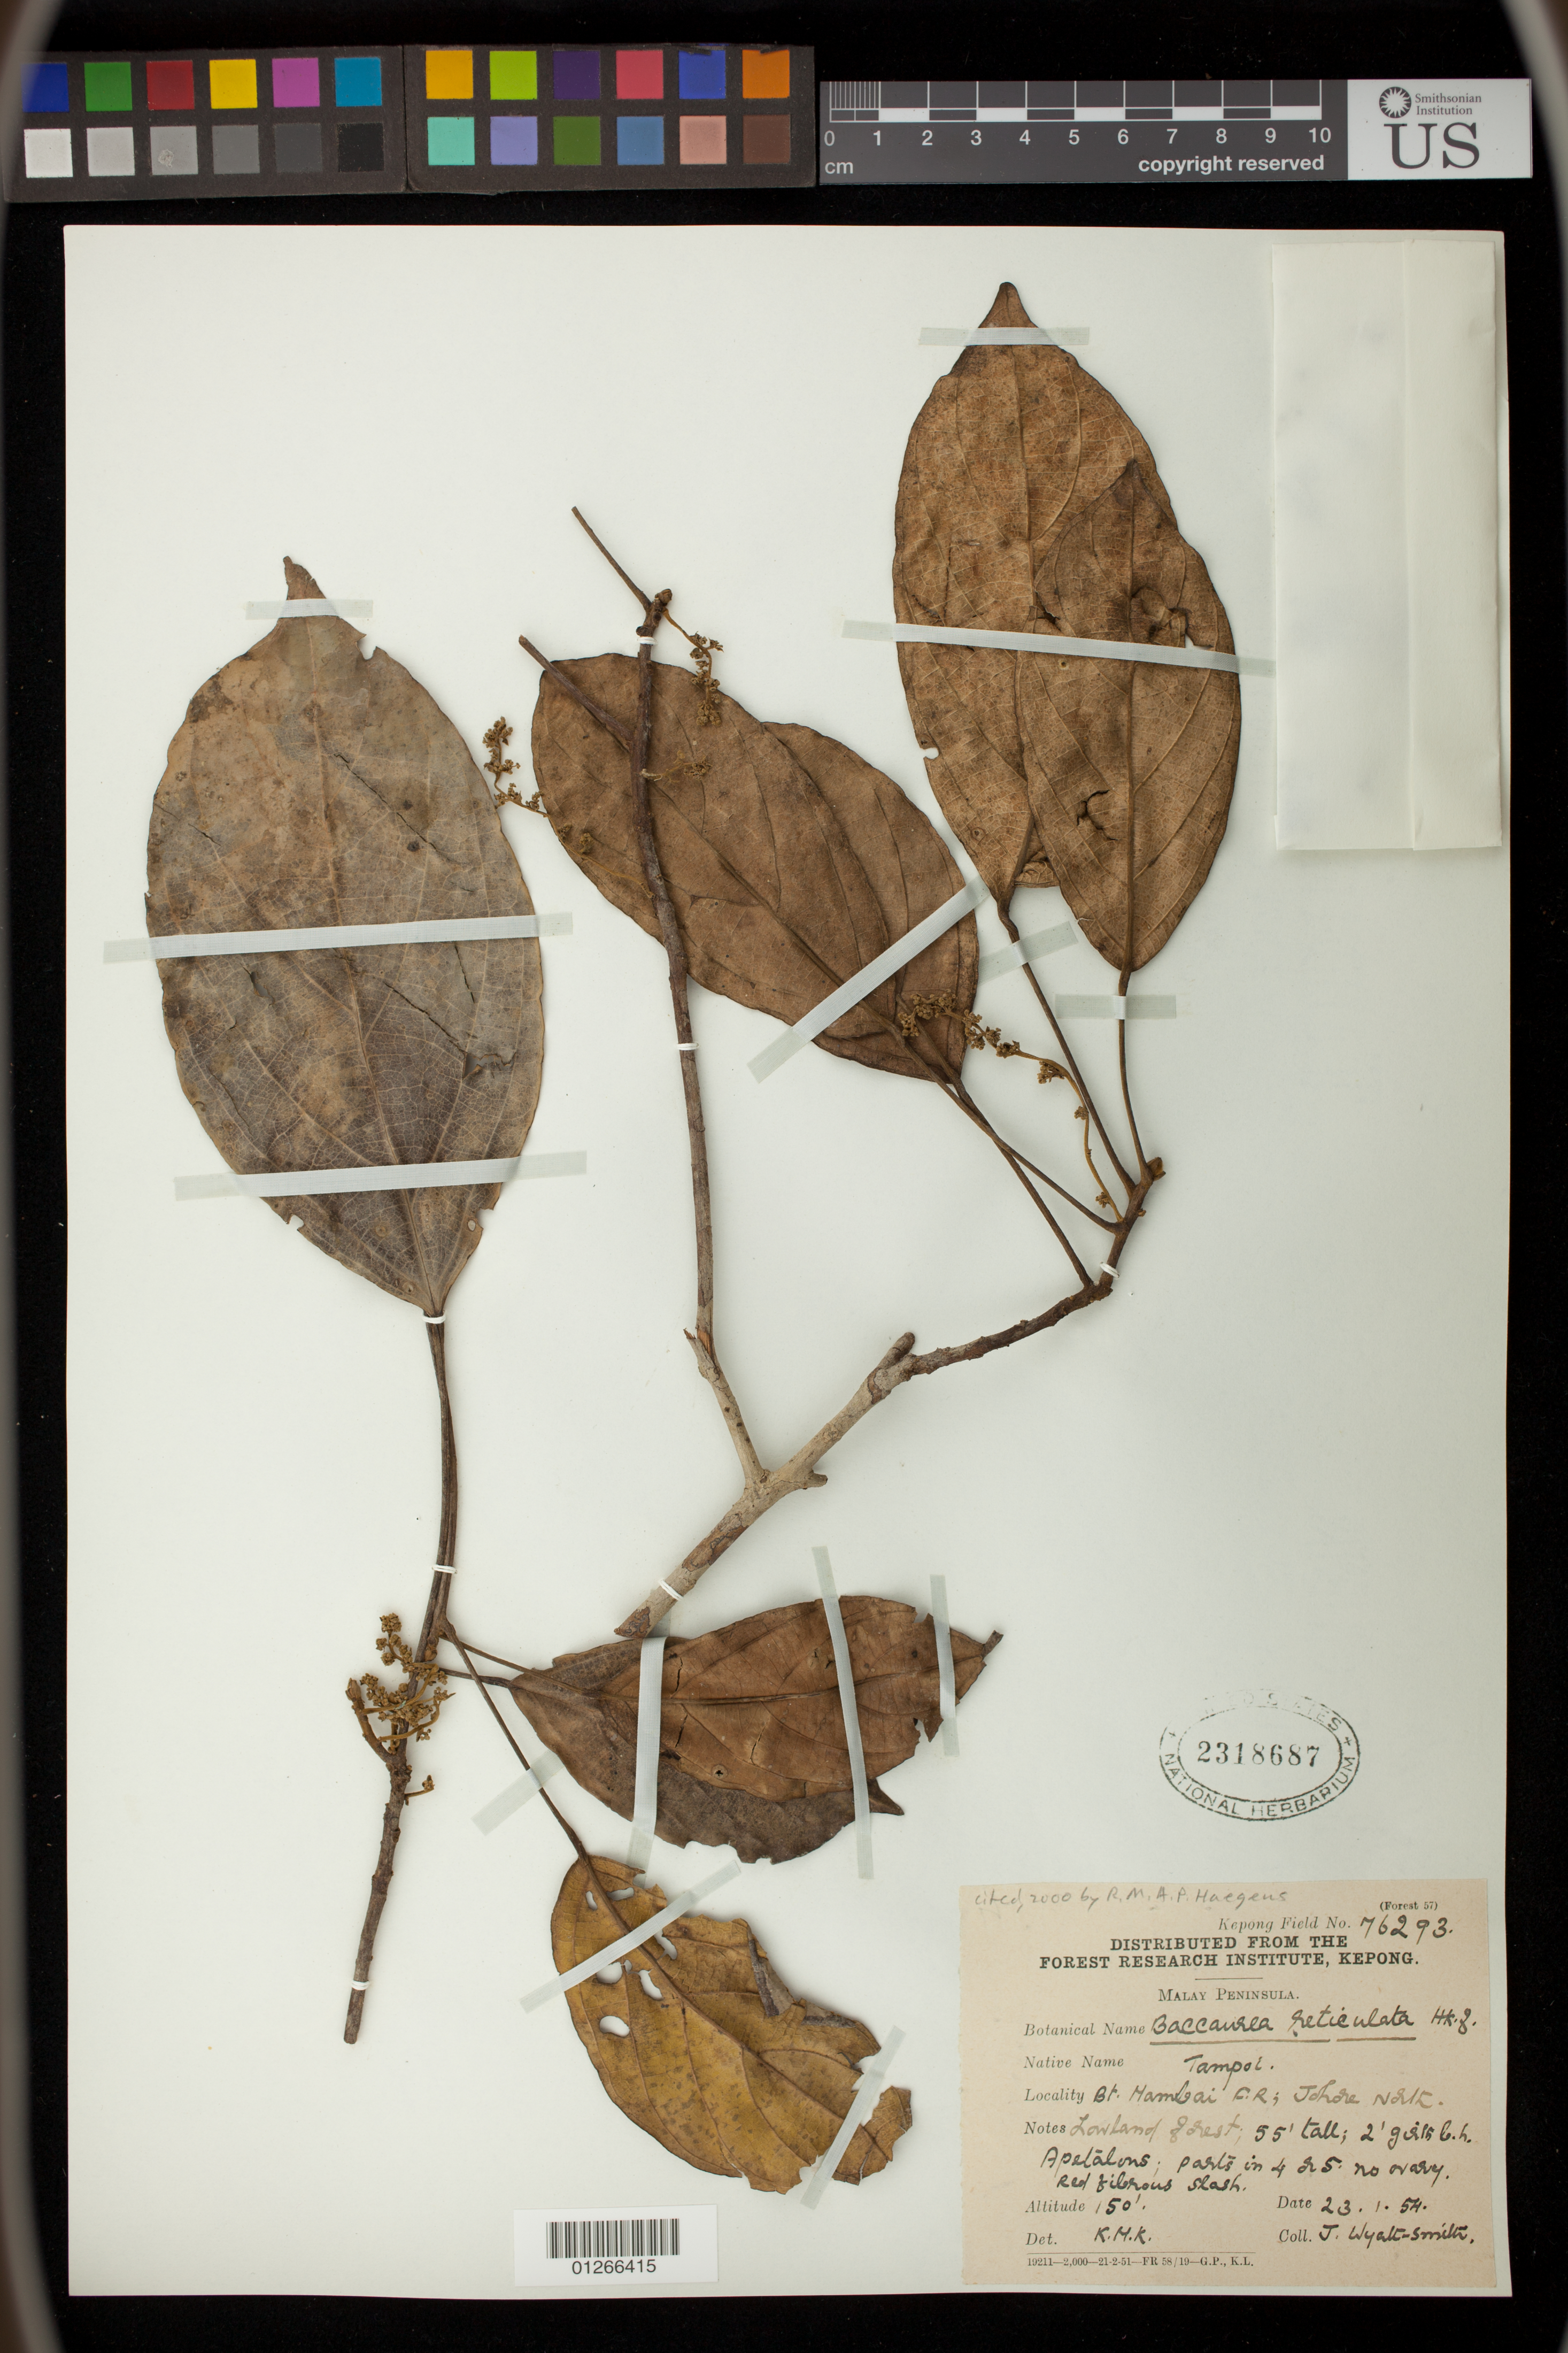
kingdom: Plantae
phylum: Tracheophyta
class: Magnoliopsida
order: Malpighiales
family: Phyllanthaceae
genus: Baccaurea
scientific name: Baccaurea reticulata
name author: Hook. f.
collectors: J. Wyatt-Smith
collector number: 76293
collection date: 1954-01-23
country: Malaysia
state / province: Johor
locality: Malay Peninsula. Bt. Mambai F. R.; Johore North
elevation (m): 46